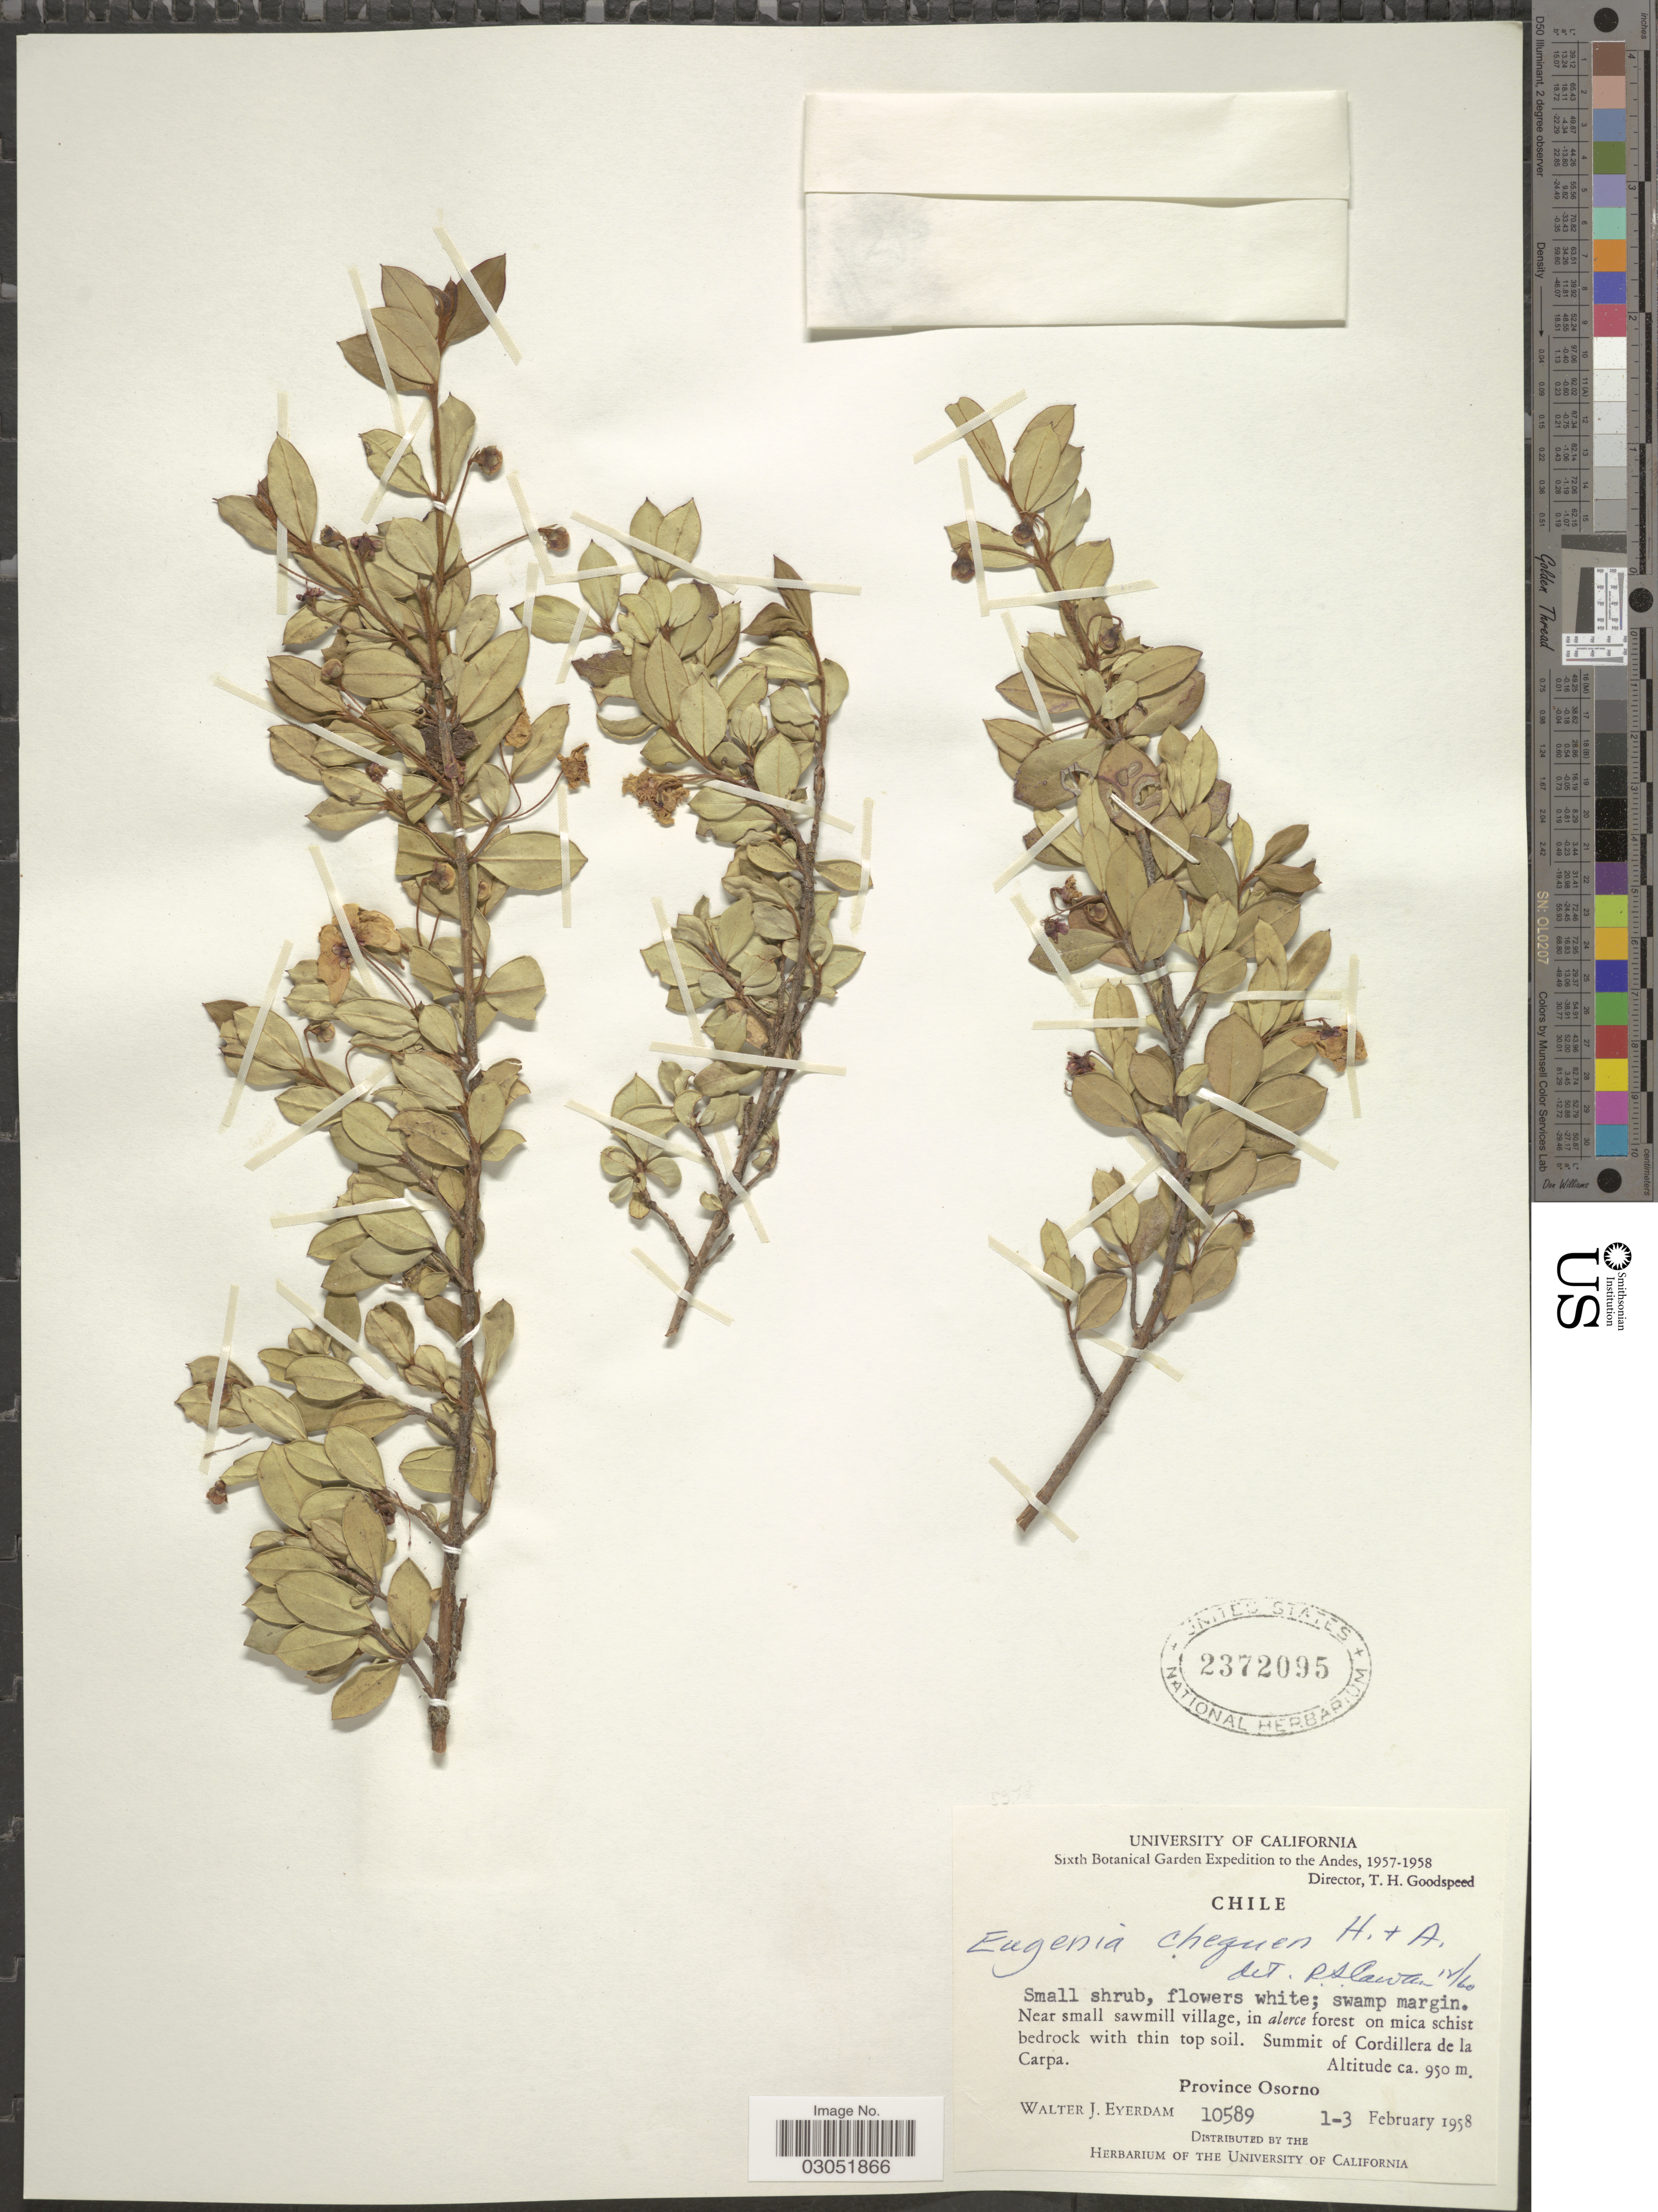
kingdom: Plantae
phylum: Tracheophyta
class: Magnoliopsida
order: Myrtales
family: Myrtaceae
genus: Ugni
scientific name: Ugni candollei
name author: (Barnéoud) O. Berg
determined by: Strong, Mark T., (BOT), Smithsonian Institution - National Museum of Natural History (UNITED STATES)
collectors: W. J. Eyerdam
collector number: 10589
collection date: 1958-02-01/1958-02-03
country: Chile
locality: Andes. Near small sawmill village. Summit of Cordillera de la Carpa. Province Osorno.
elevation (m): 950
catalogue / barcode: US 2372095